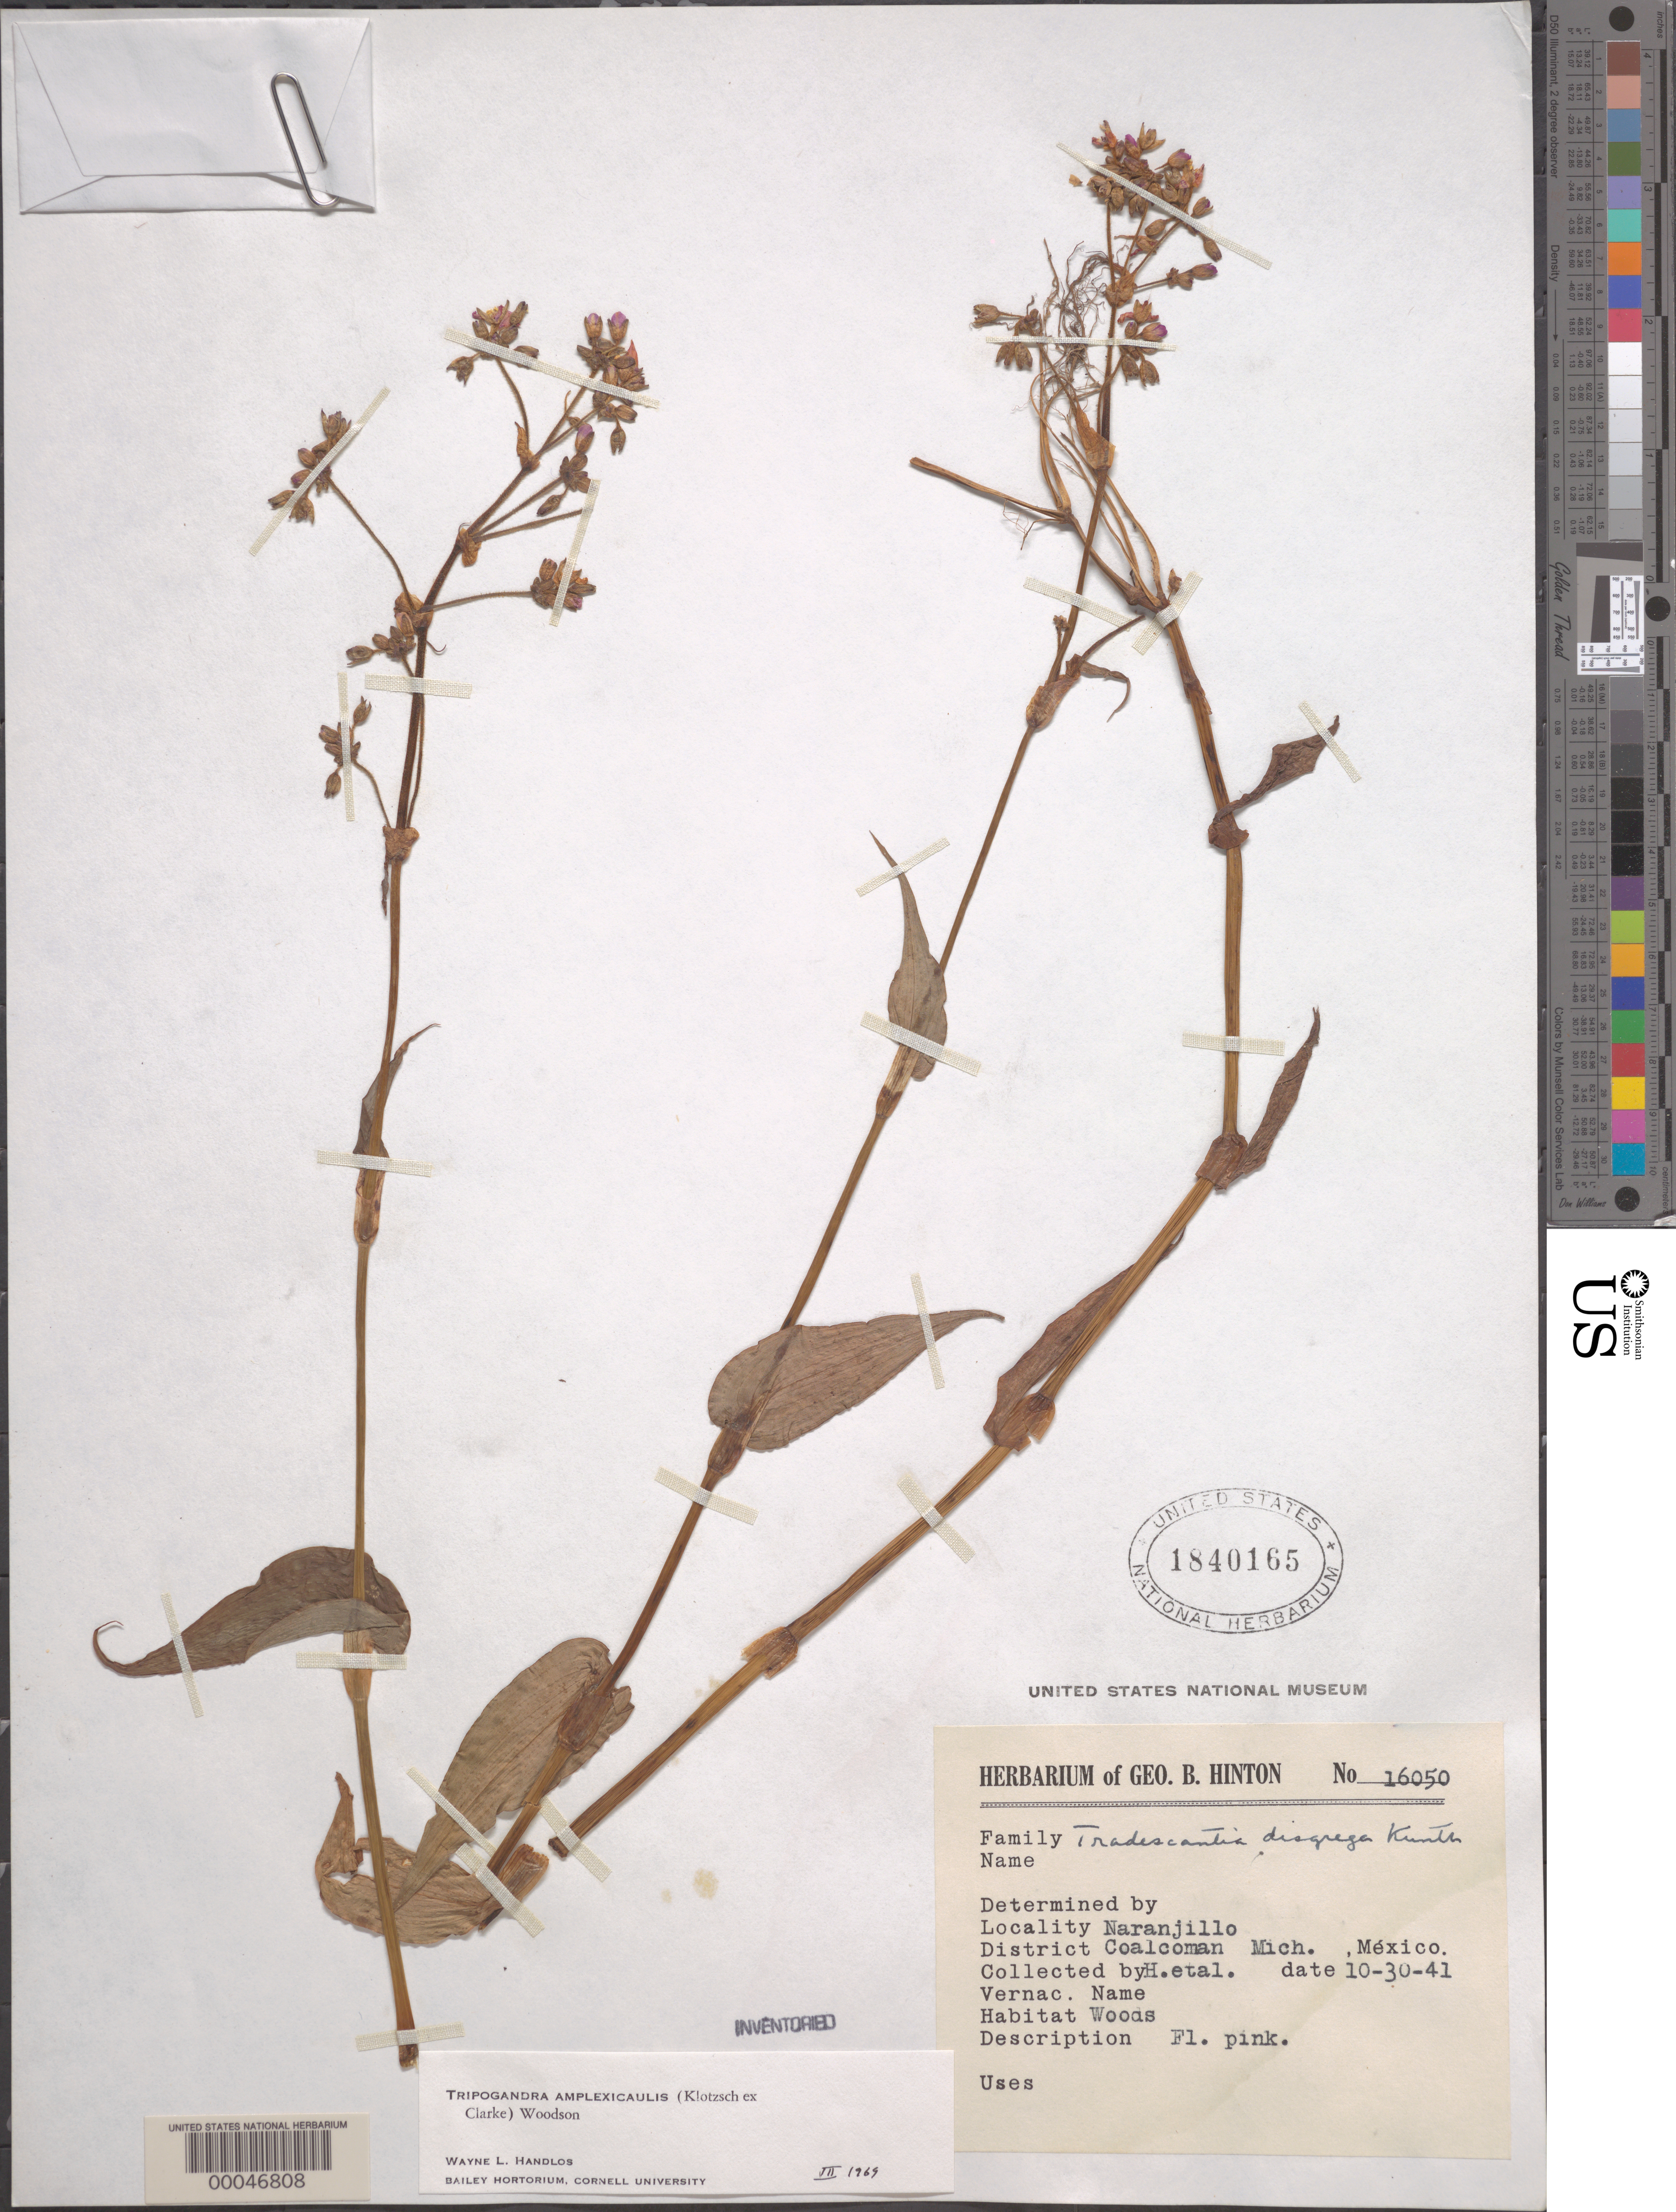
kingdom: Plantae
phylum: Tracheophyta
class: Liliopsida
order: Commelinales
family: Commelinaceae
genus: Tripogandra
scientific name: Tripogandra amplexicaulis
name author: (Klotzsch ex C.B. Clarke) Woodson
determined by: Handlos, W. L.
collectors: G. B. Hinton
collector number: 16050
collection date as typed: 30 Oct 1941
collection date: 1941-10-30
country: Mexico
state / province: Michoacán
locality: Naranjillo, Coalcomán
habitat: Woods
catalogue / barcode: US 1840165